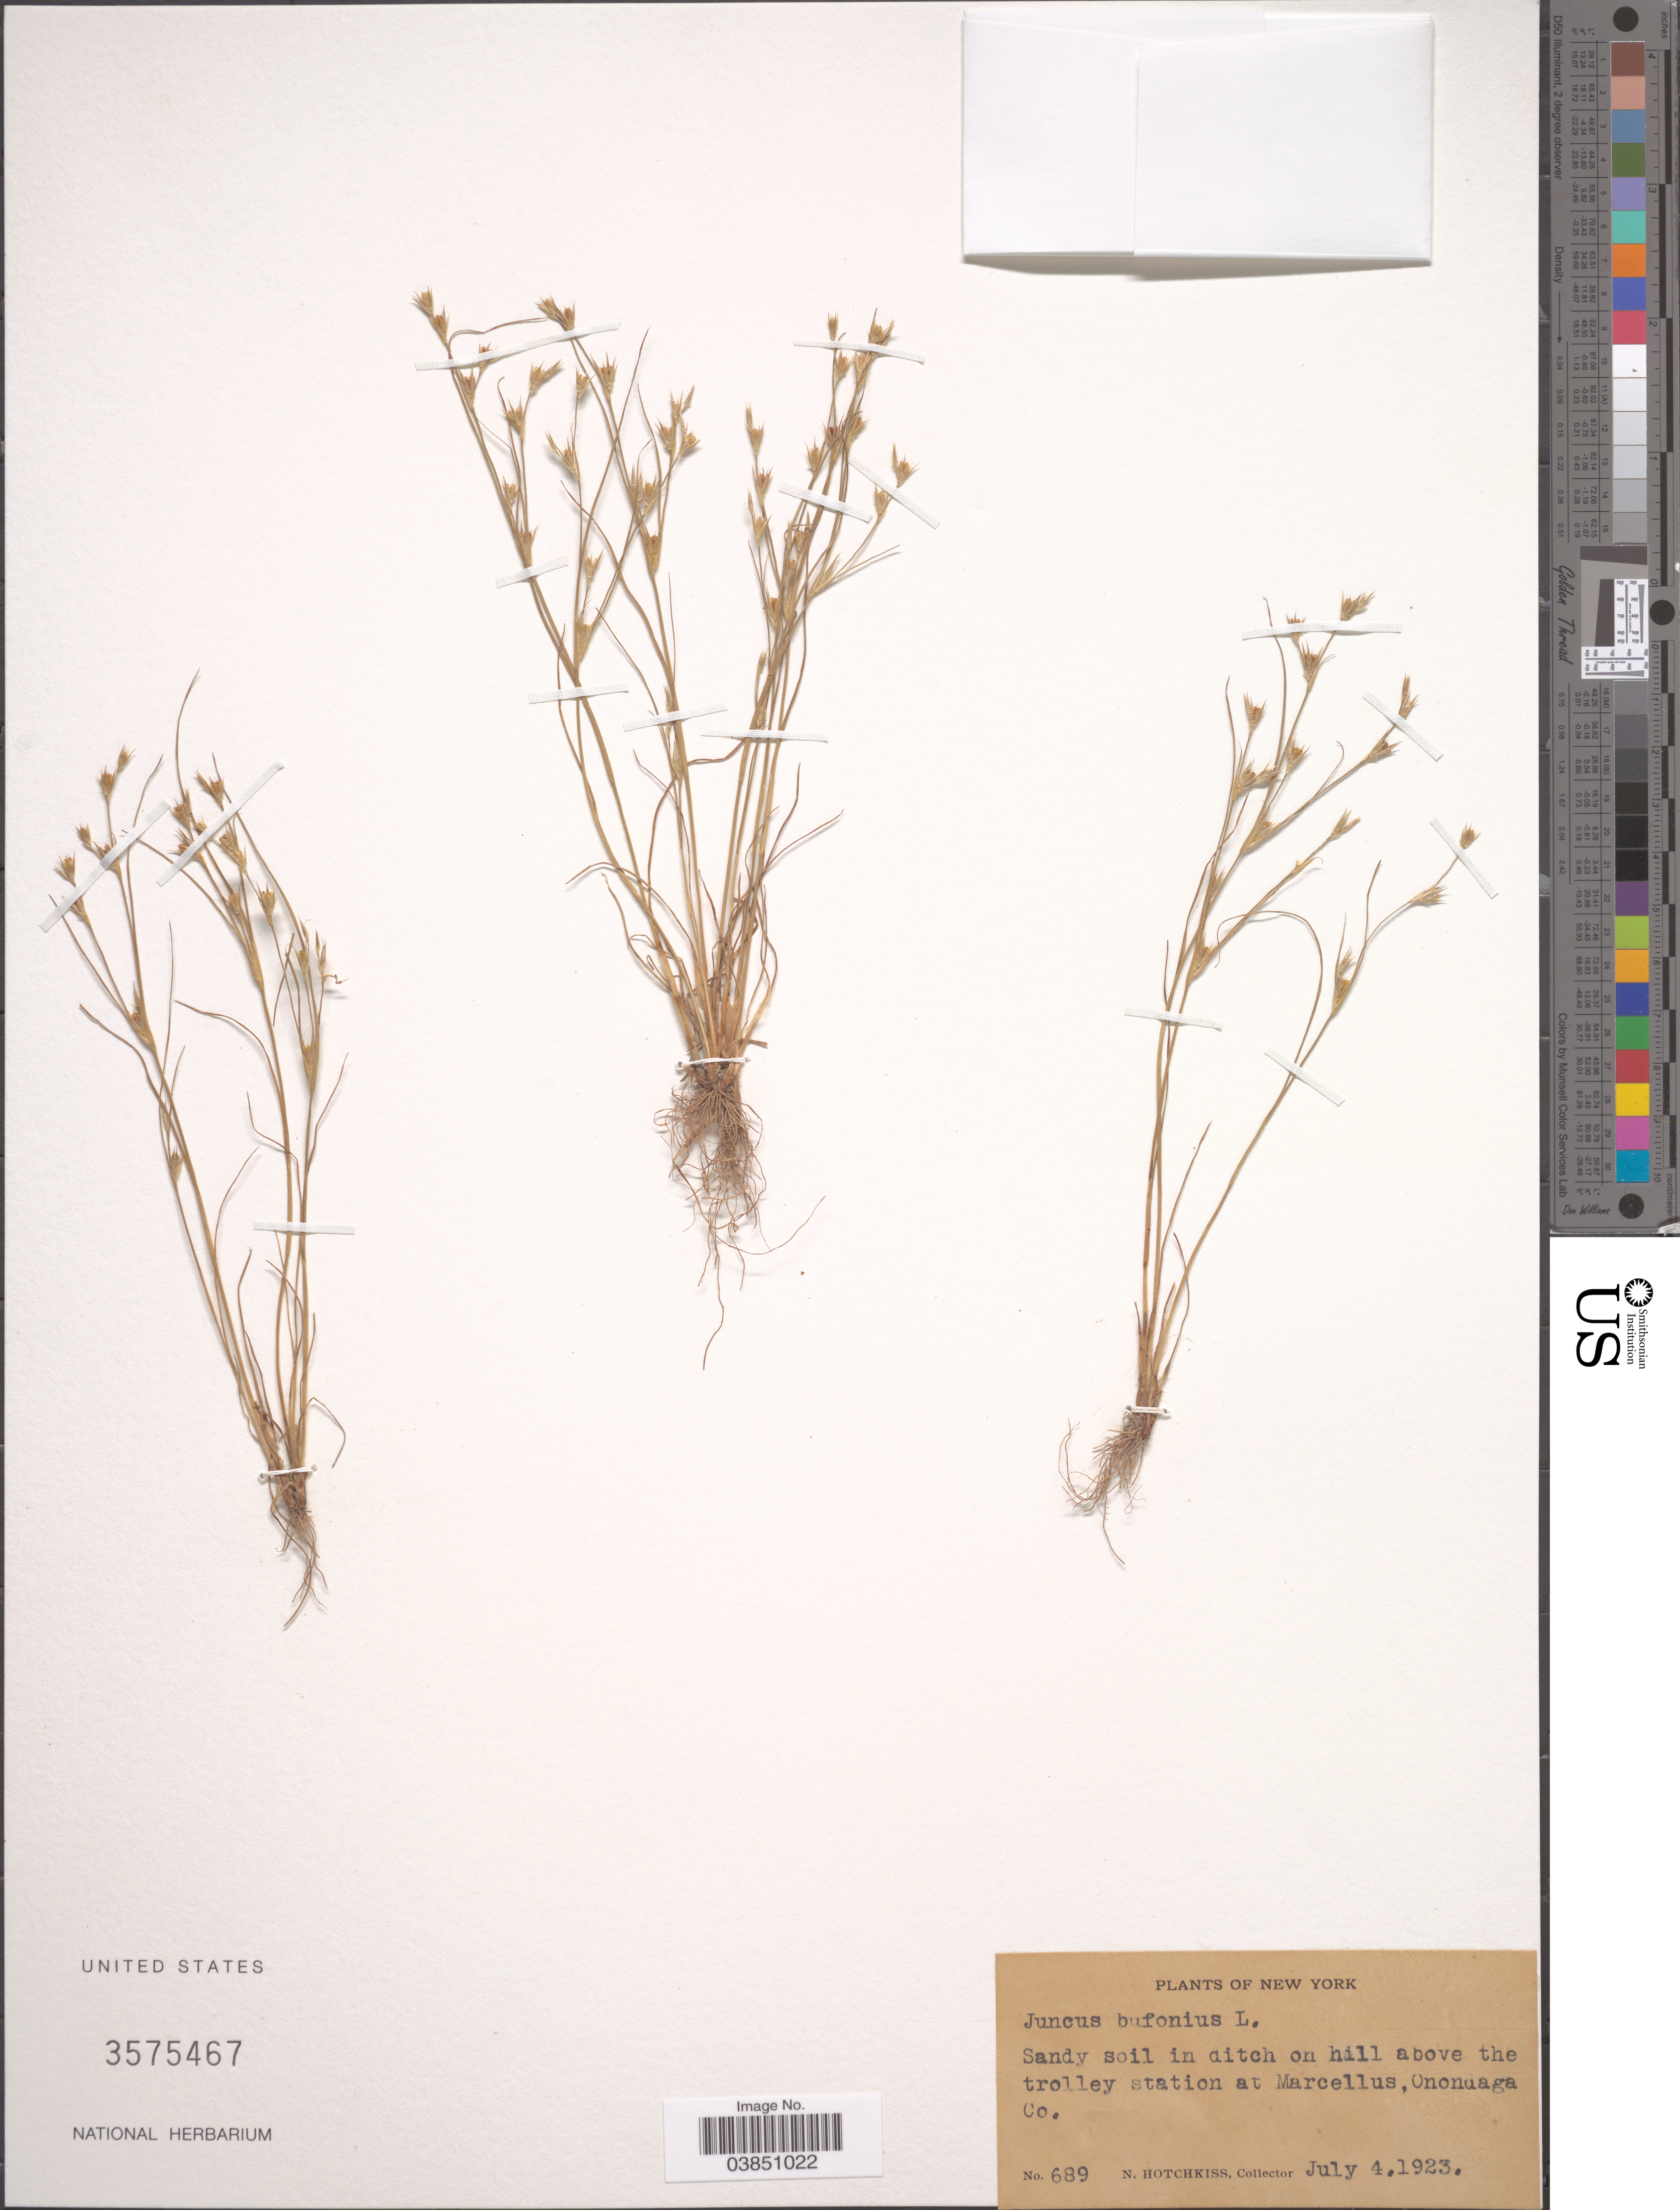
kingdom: Plantae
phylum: Tracheophyta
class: Liliopsida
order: Poales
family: Juncaceae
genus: Juncus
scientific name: Juncus bufonius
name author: L.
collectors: N. Hotchkiss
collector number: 689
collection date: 1923-07-04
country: United States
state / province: New York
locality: Above the trolley station at Marcellus, Onondaga Co.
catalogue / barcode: US 3575467